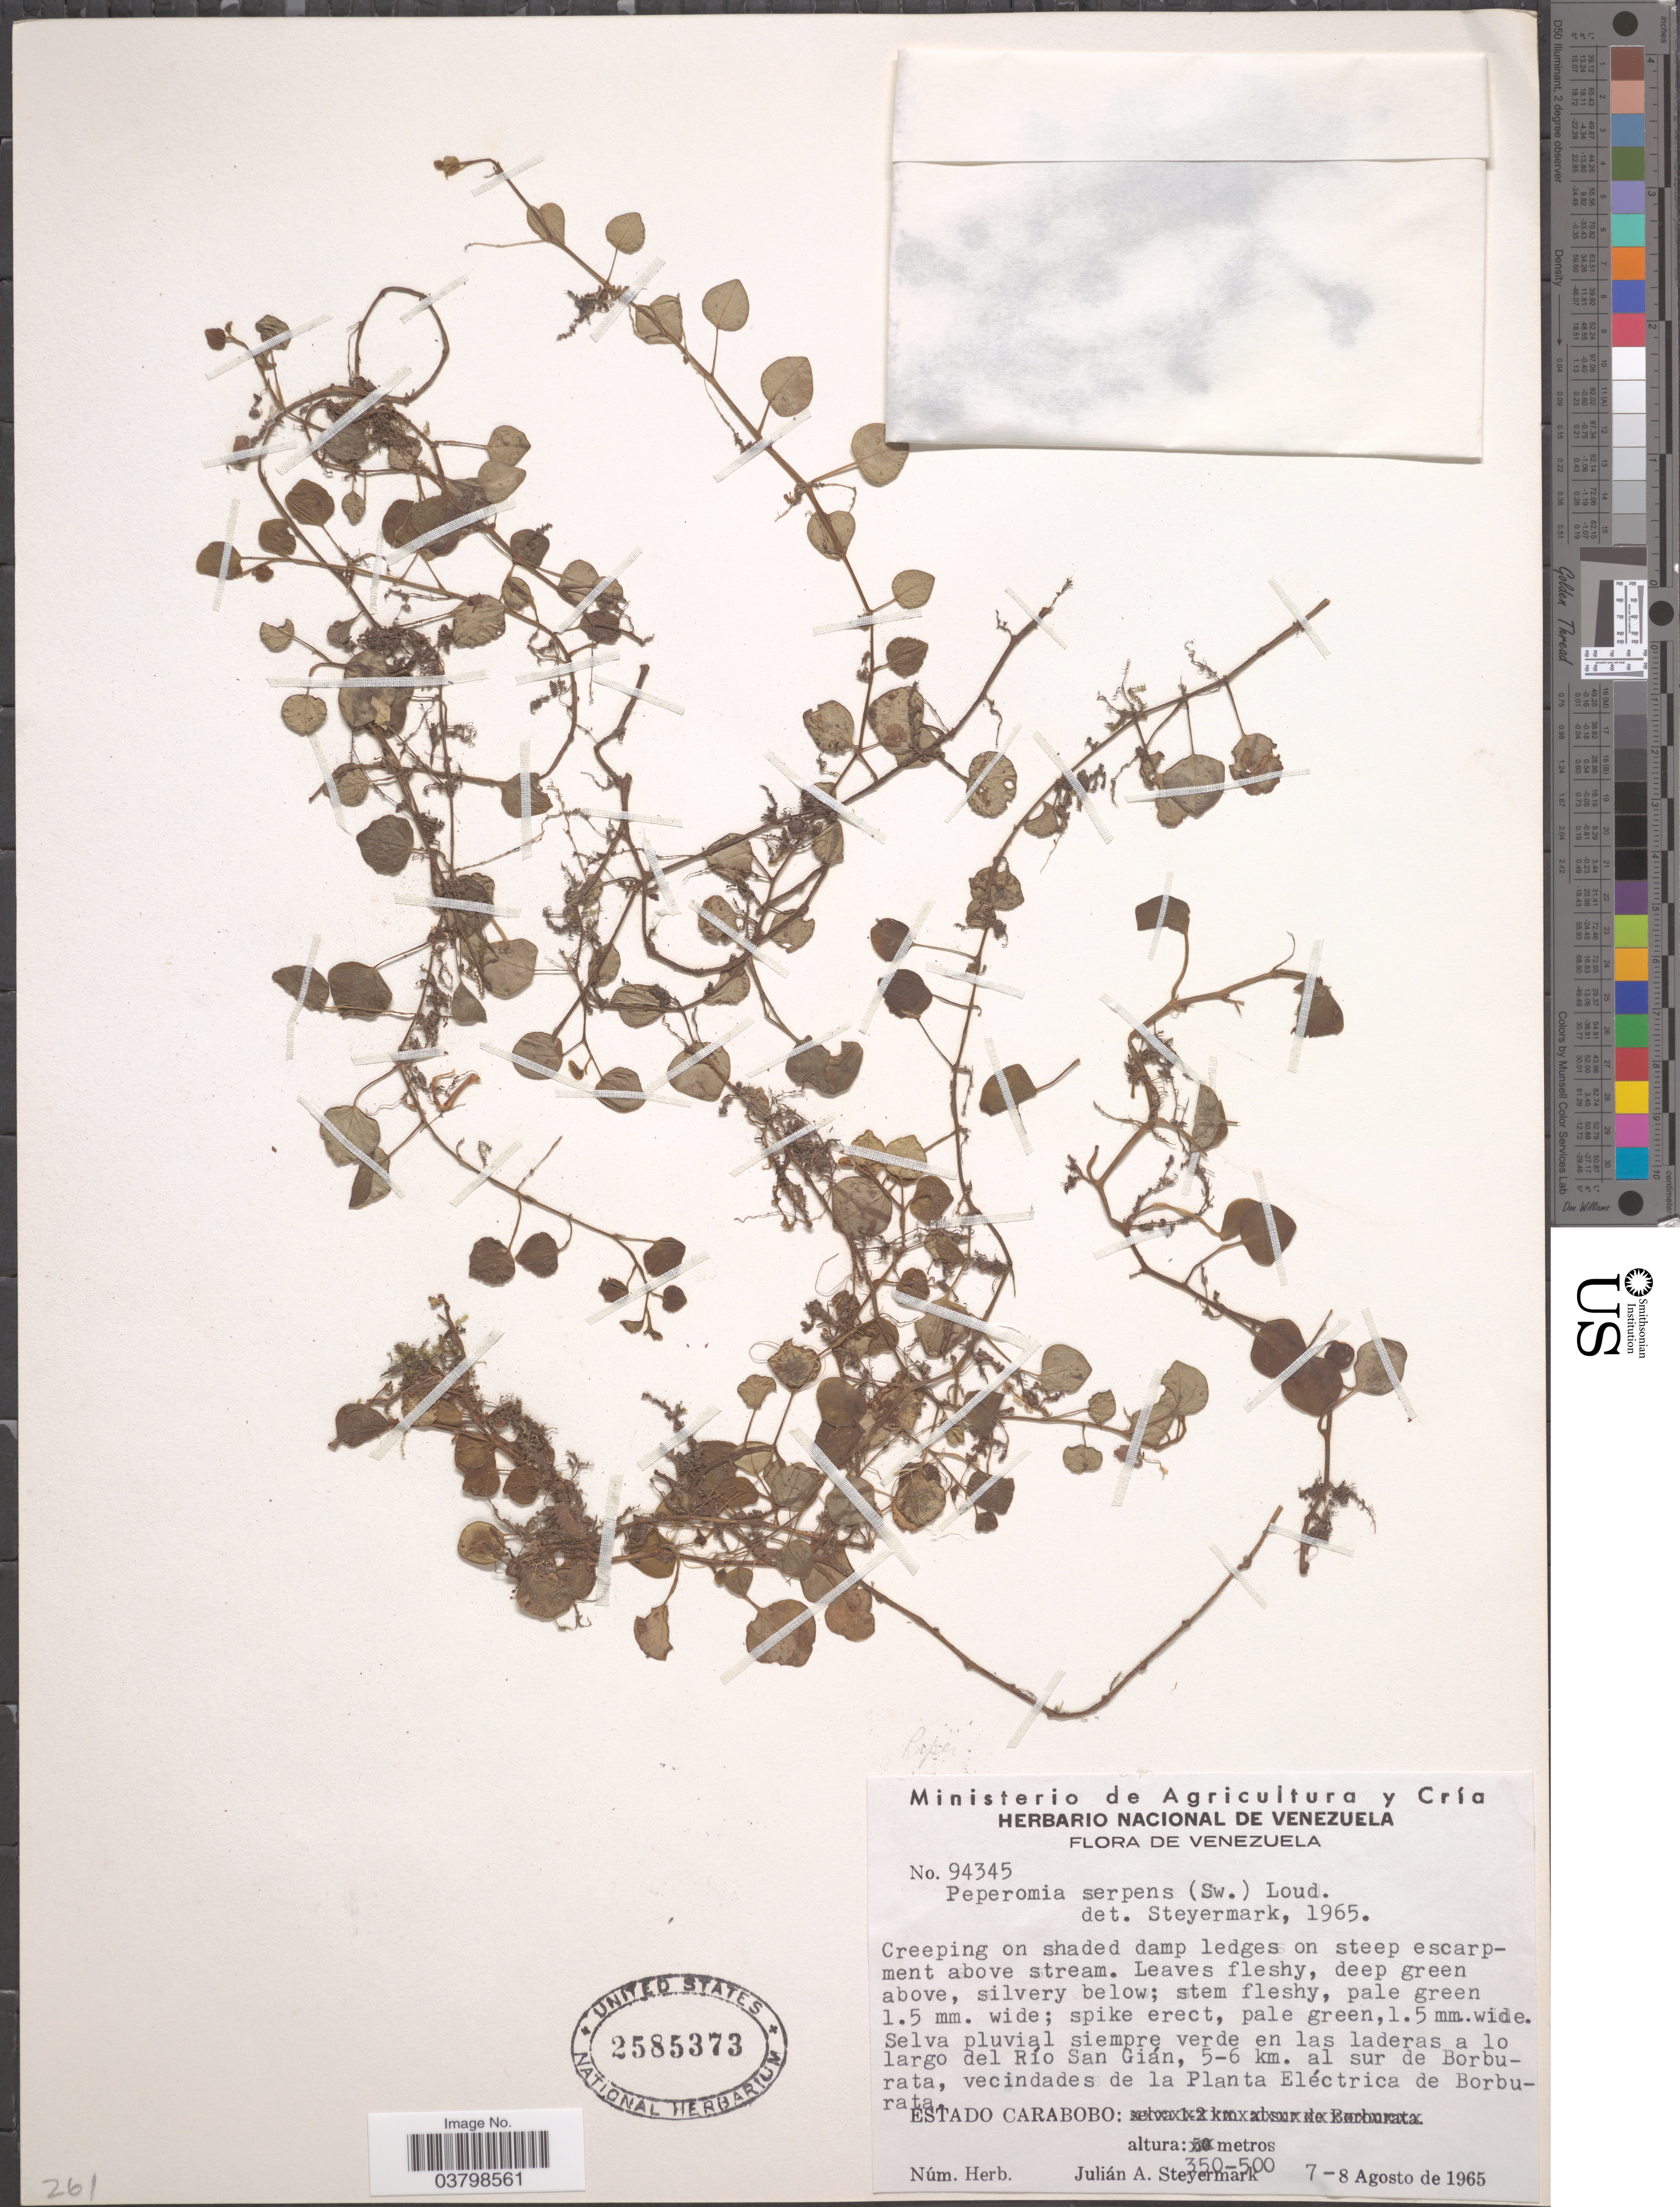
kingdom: Plantae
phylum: Tracheophyta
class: Magnoliopsida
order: Piperales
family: Piperaceae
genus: Peperomia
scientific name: Peperomia serpens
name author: (Sw.) Loudon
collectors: J. Steyermark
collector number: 94345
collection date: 1965-08-07/1965-08-08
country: Venezuela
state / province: Carabobo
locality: En las laderas a lo largo del Río San Gián, 5-6 km. al sur de Borburata, vecindades de la Planta Eléctrica de Borburata.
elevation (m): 350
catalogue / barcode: US 2585373